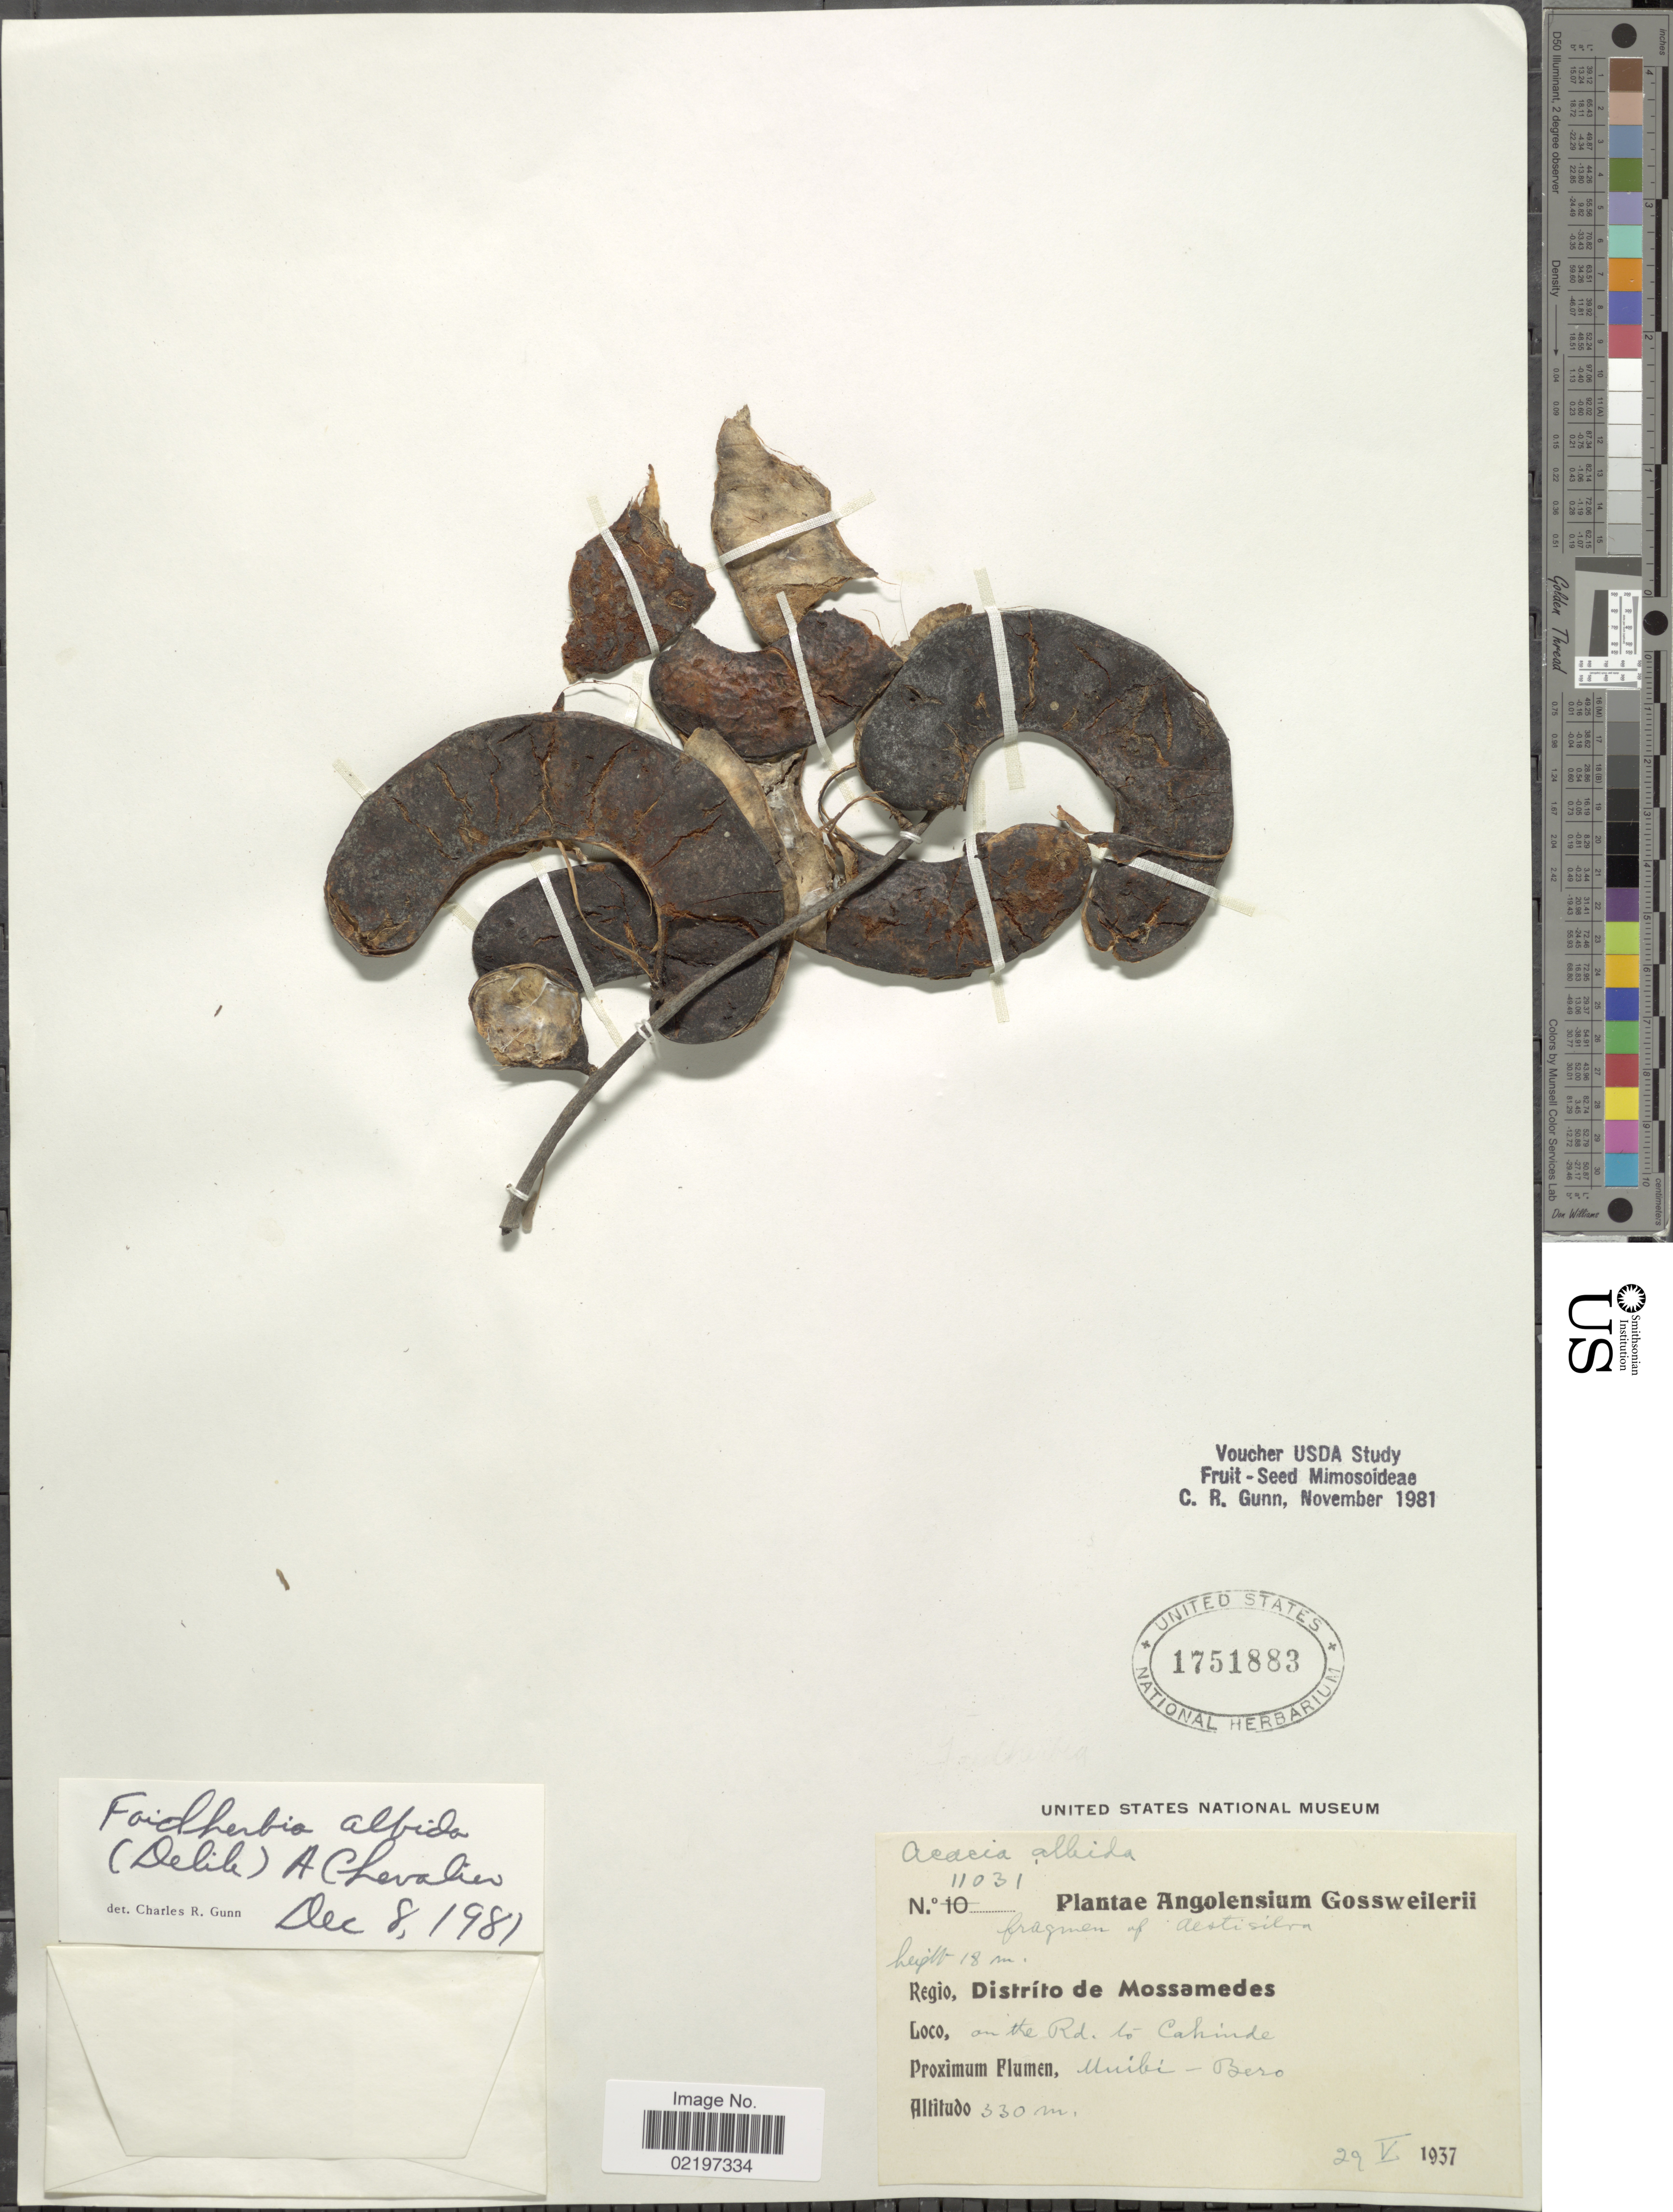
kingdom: Plantae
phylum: Tracheophyta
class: Magnoliopsida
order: Fabales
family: Fabaceae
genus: Faidherbia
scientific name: Faidherbia albida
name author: (Delile) A. Chev.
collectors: -. Gossweiler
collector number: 11031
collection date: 1937-05-29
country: Angola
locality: Angolensium, Regio Distrito de Mossamedes, on the Rd. to Cahinde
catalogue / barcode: US 1751883